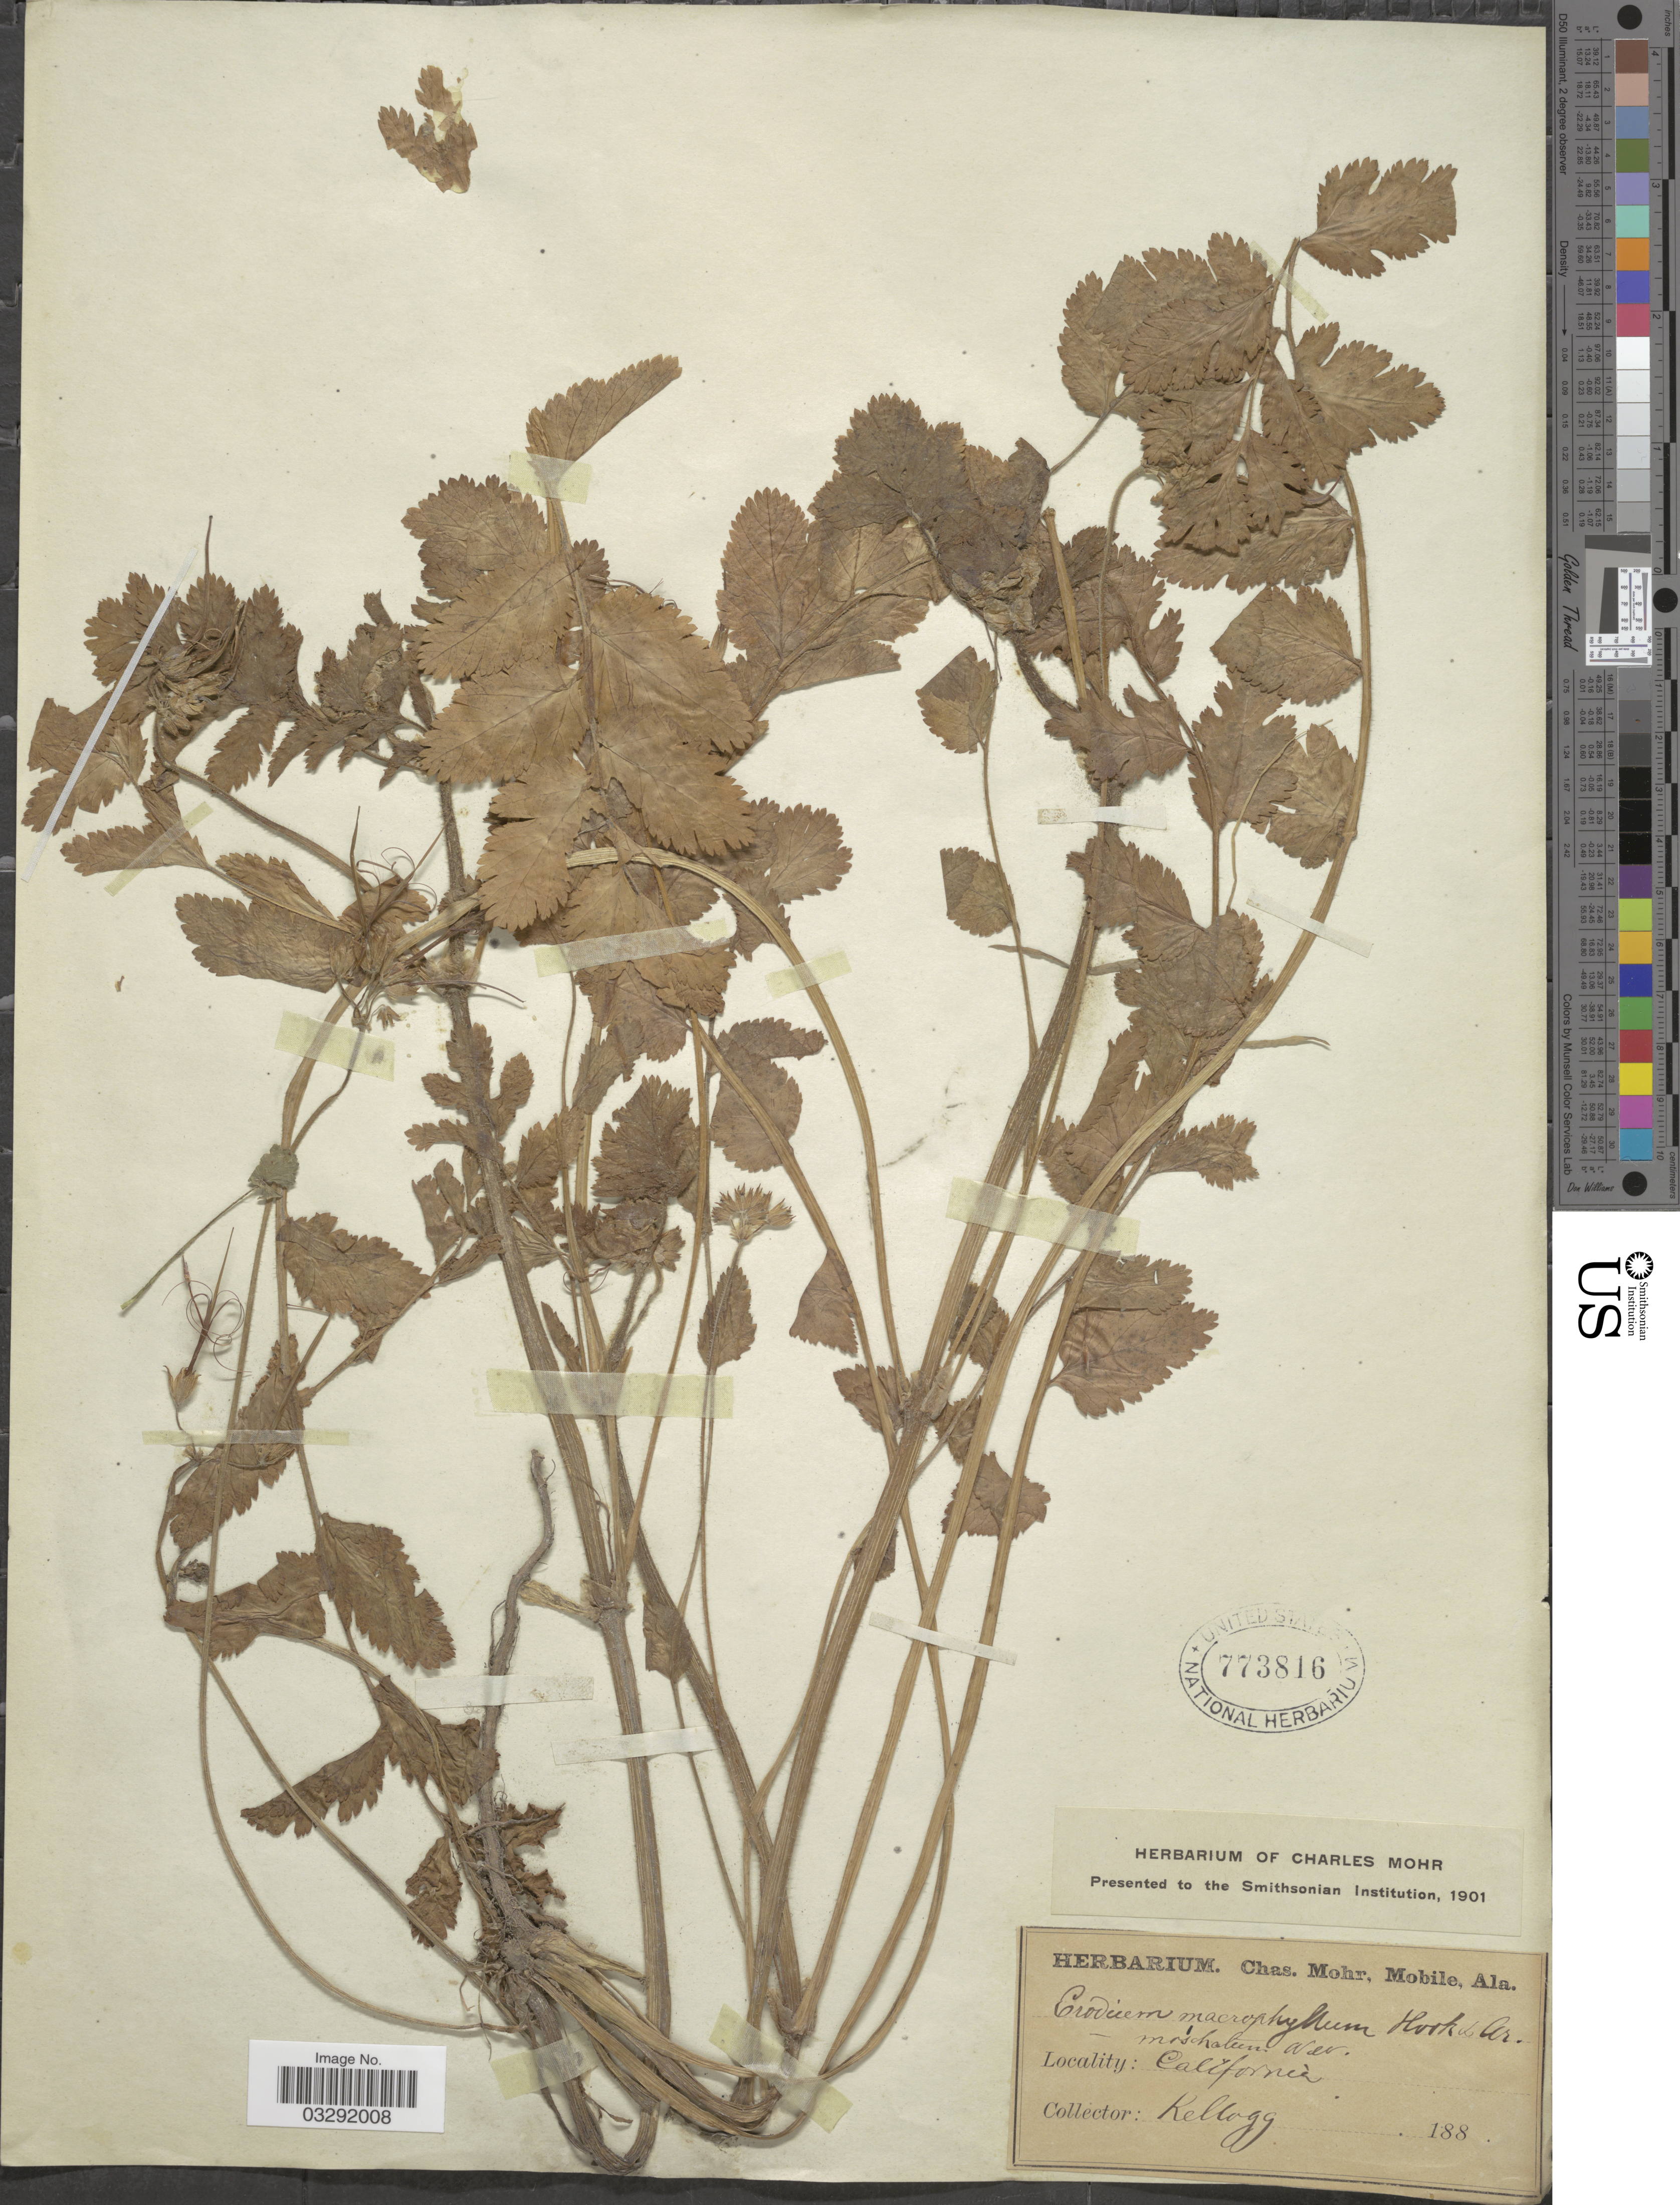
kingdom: Plantae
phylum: Tracheophyta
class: Magnoliopsida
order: Geraniales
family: Geraniaceae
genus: Erodium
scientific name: Erodium moschatum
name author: (L.) L'Hér. ex Aiton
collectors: -- Kellogg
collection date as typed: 188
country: United States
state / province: California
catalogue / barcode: US 773816